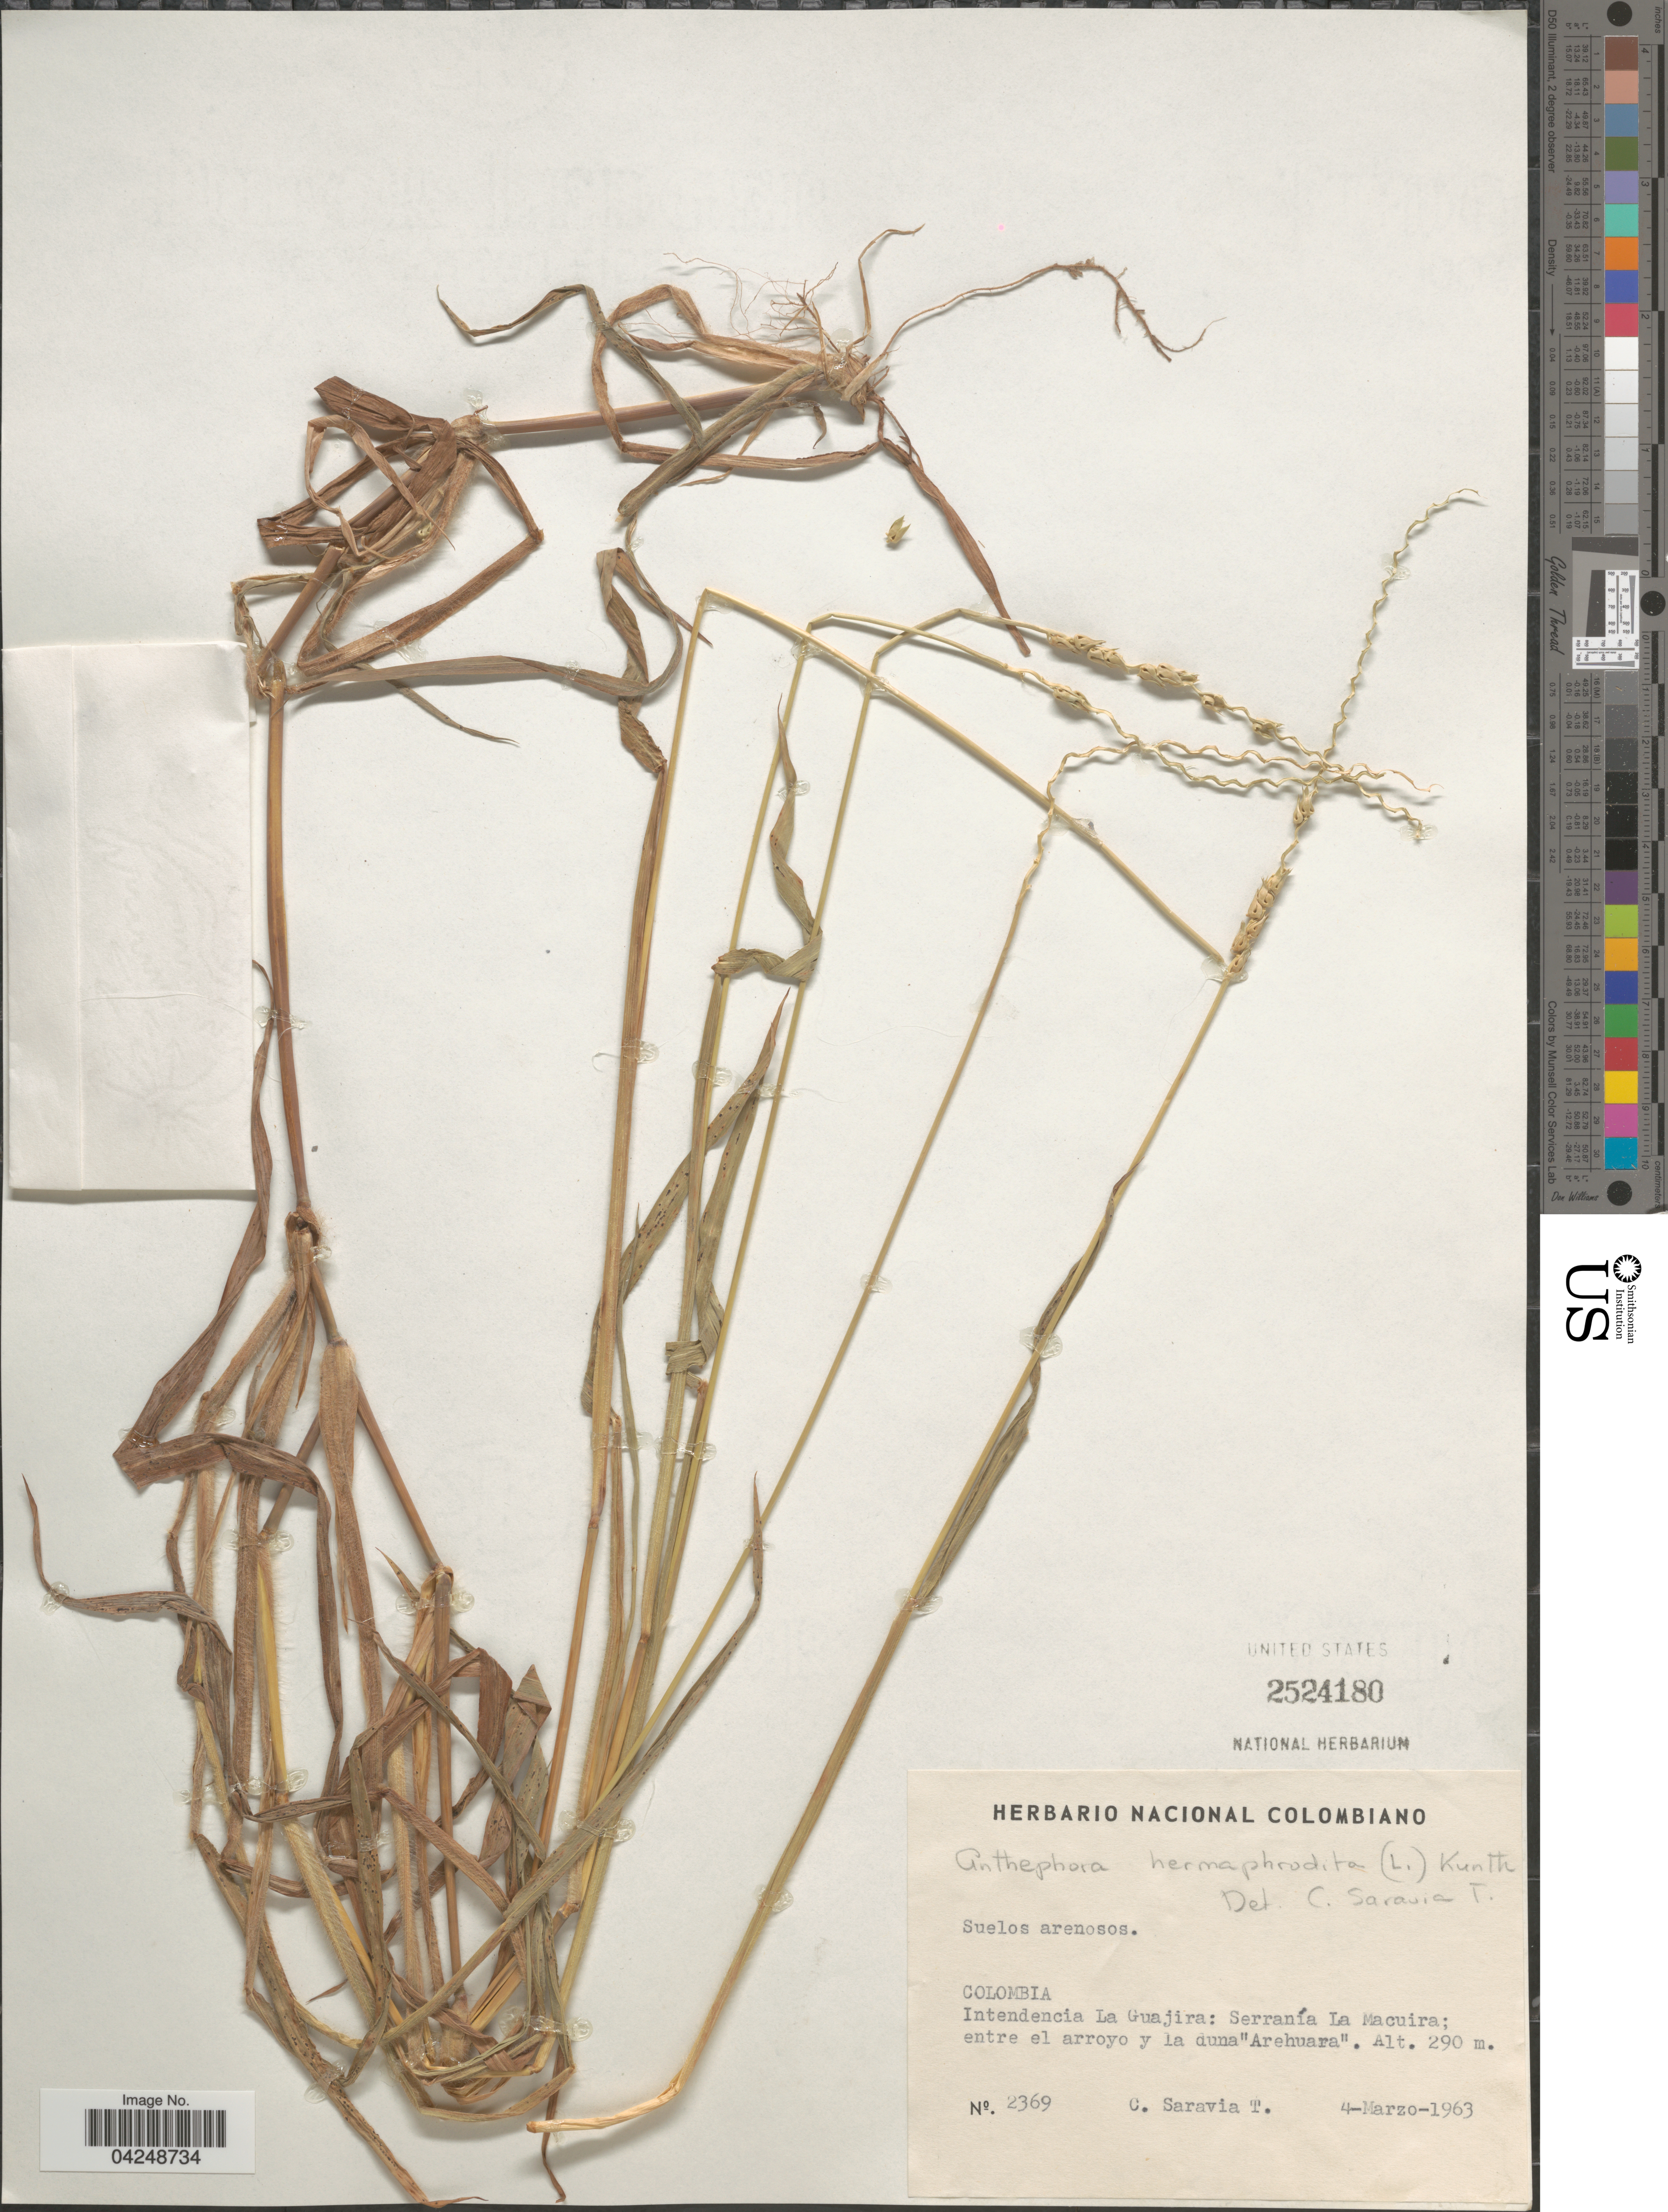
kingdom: Plantae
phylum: Tracheophyta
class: Liliopsida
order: Poales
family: Poaceae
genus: Anthephora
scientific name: Anthephora hermaphrodita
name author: (L.) Kuntze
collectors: C. Saravia T.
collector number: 2369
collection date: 1963-03-04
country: Colombia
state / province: La Guajira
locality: Suelos arenosos. Intendencia La Guajira: Serranía La Macuira; entre el arroyo y la duna "Arehuara".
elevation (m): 290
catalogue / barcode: US 2524180